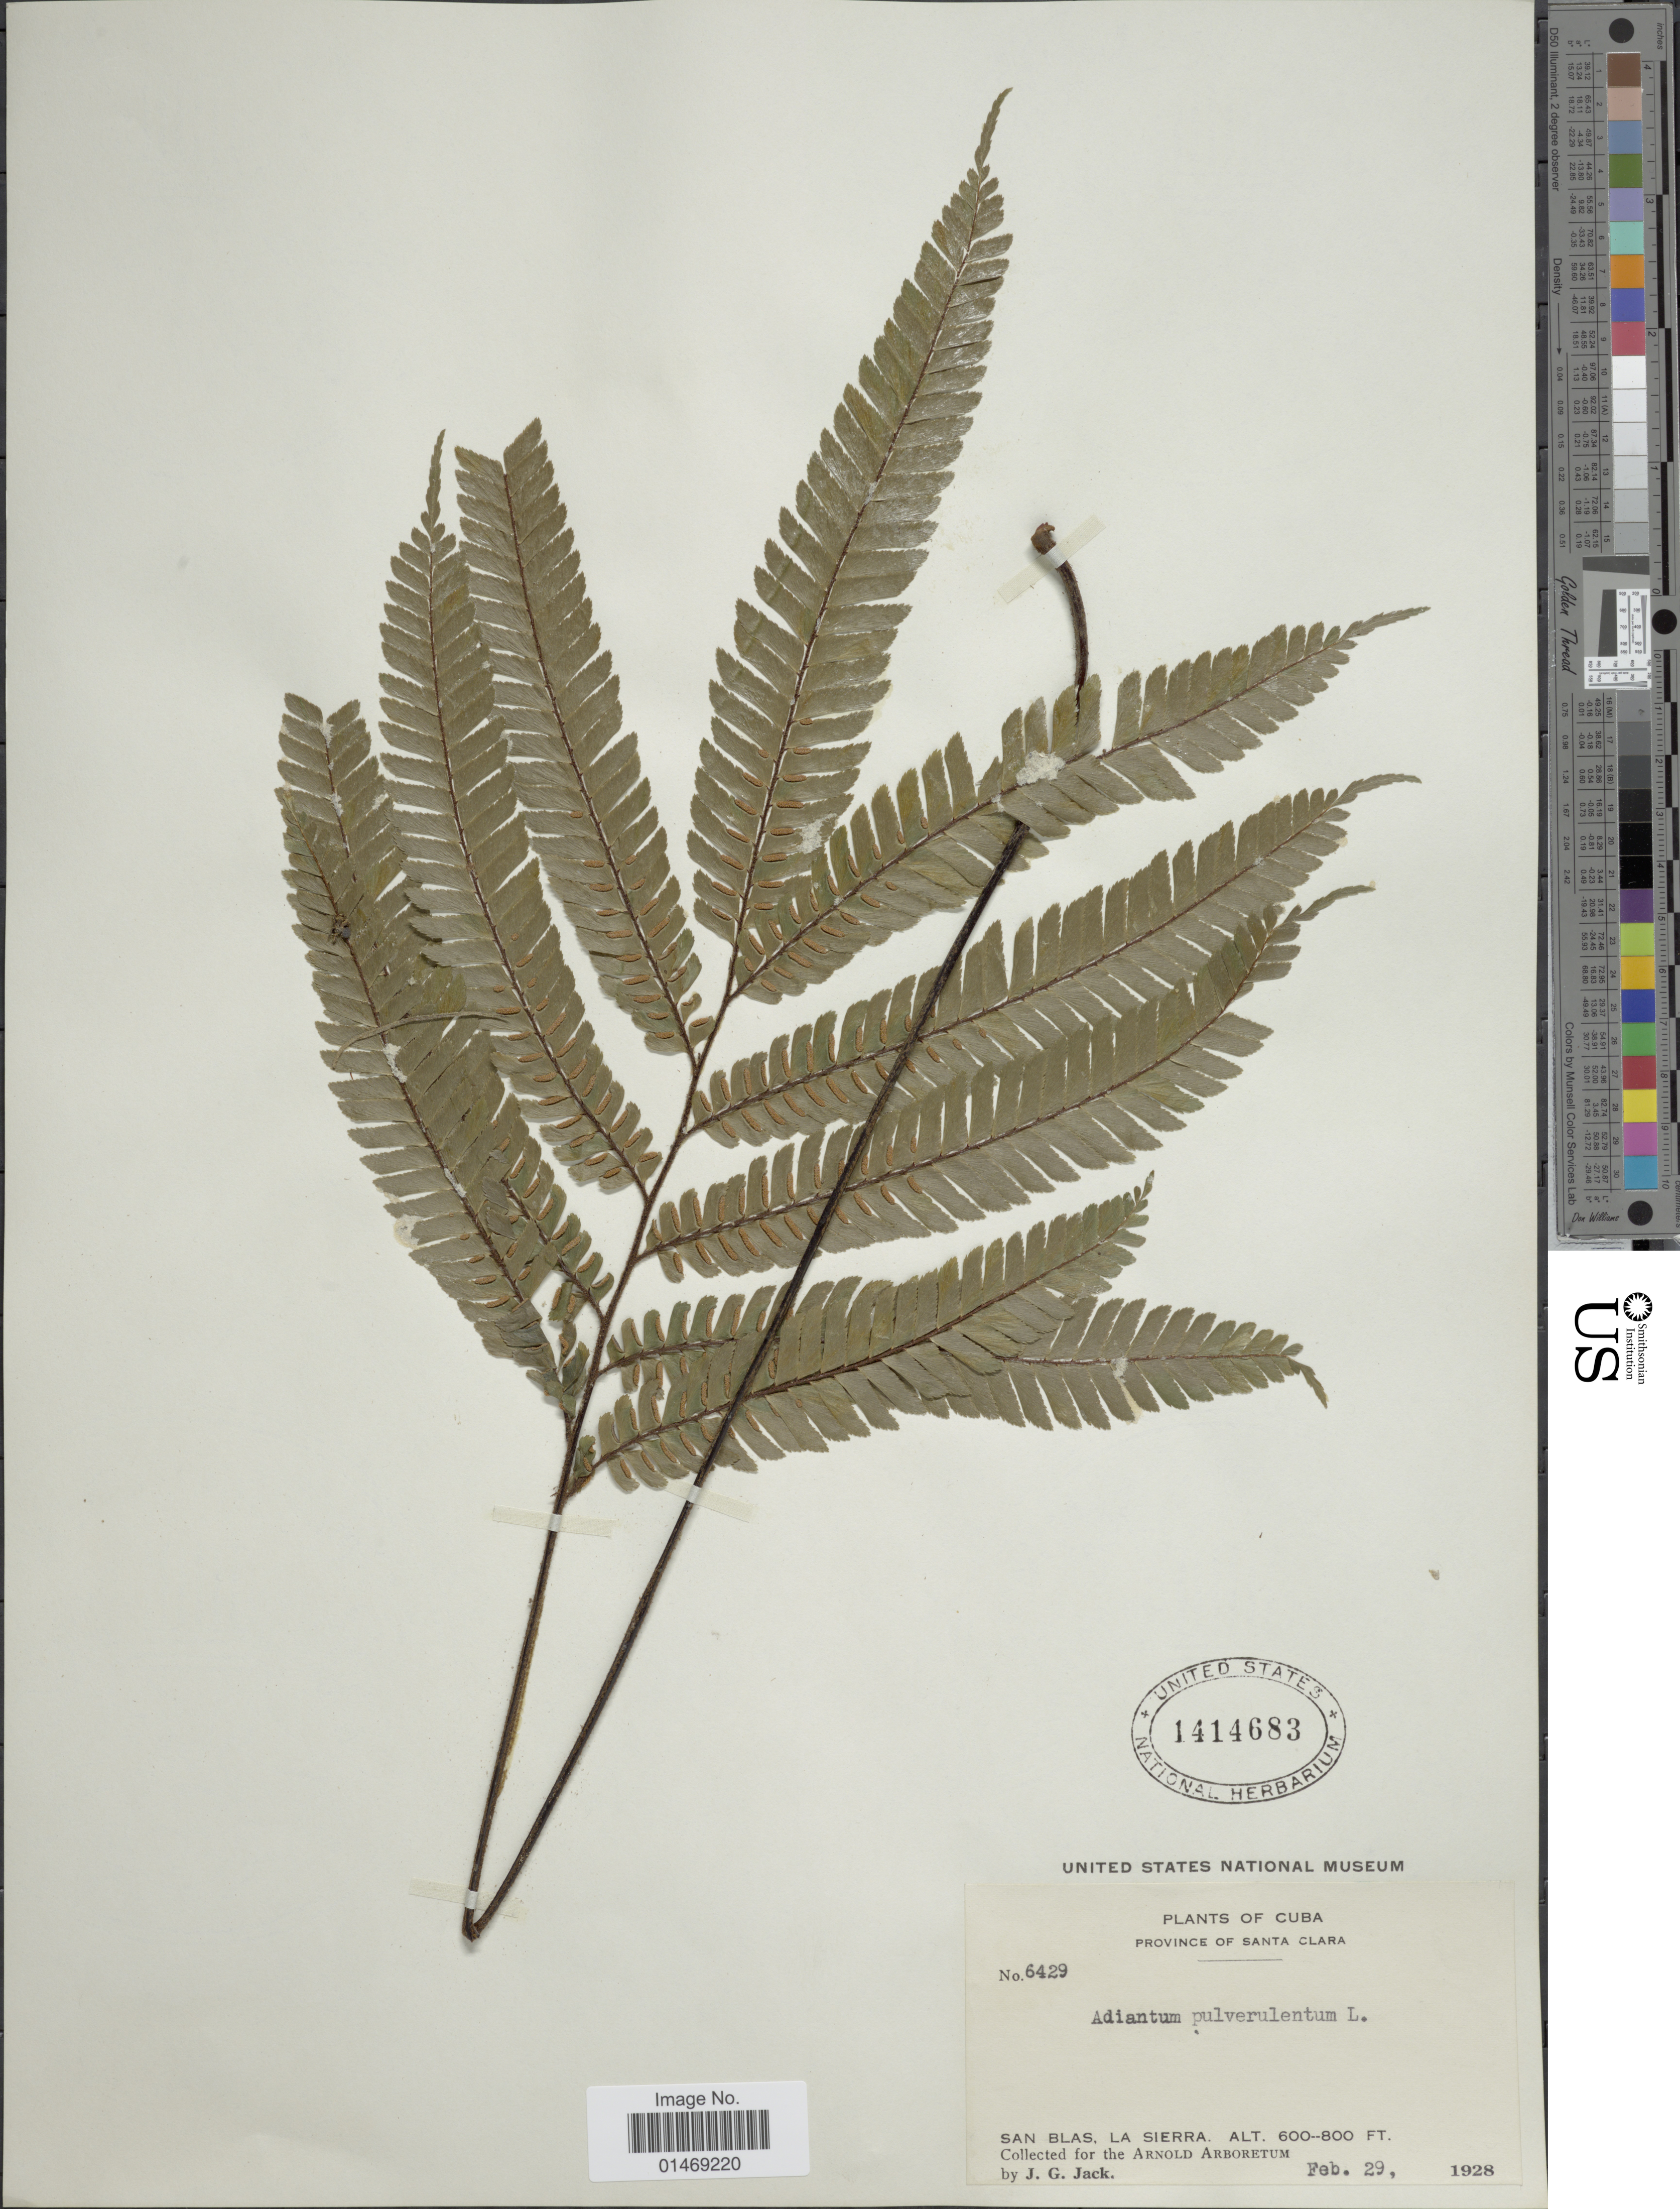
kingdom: Plantae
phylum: Tracheophyta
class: Polypodiopsida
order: Polypodiales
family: Pteridaceae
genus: Adiantum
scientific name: Adiantum pulverulentum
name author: L.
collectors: J. G. Jack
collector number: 6429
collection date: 1928-02-29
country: Cuba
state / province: Las Villas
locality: Province of Santa Clara, San Blas, La Sierra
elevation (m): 183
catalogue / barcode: US 1414683